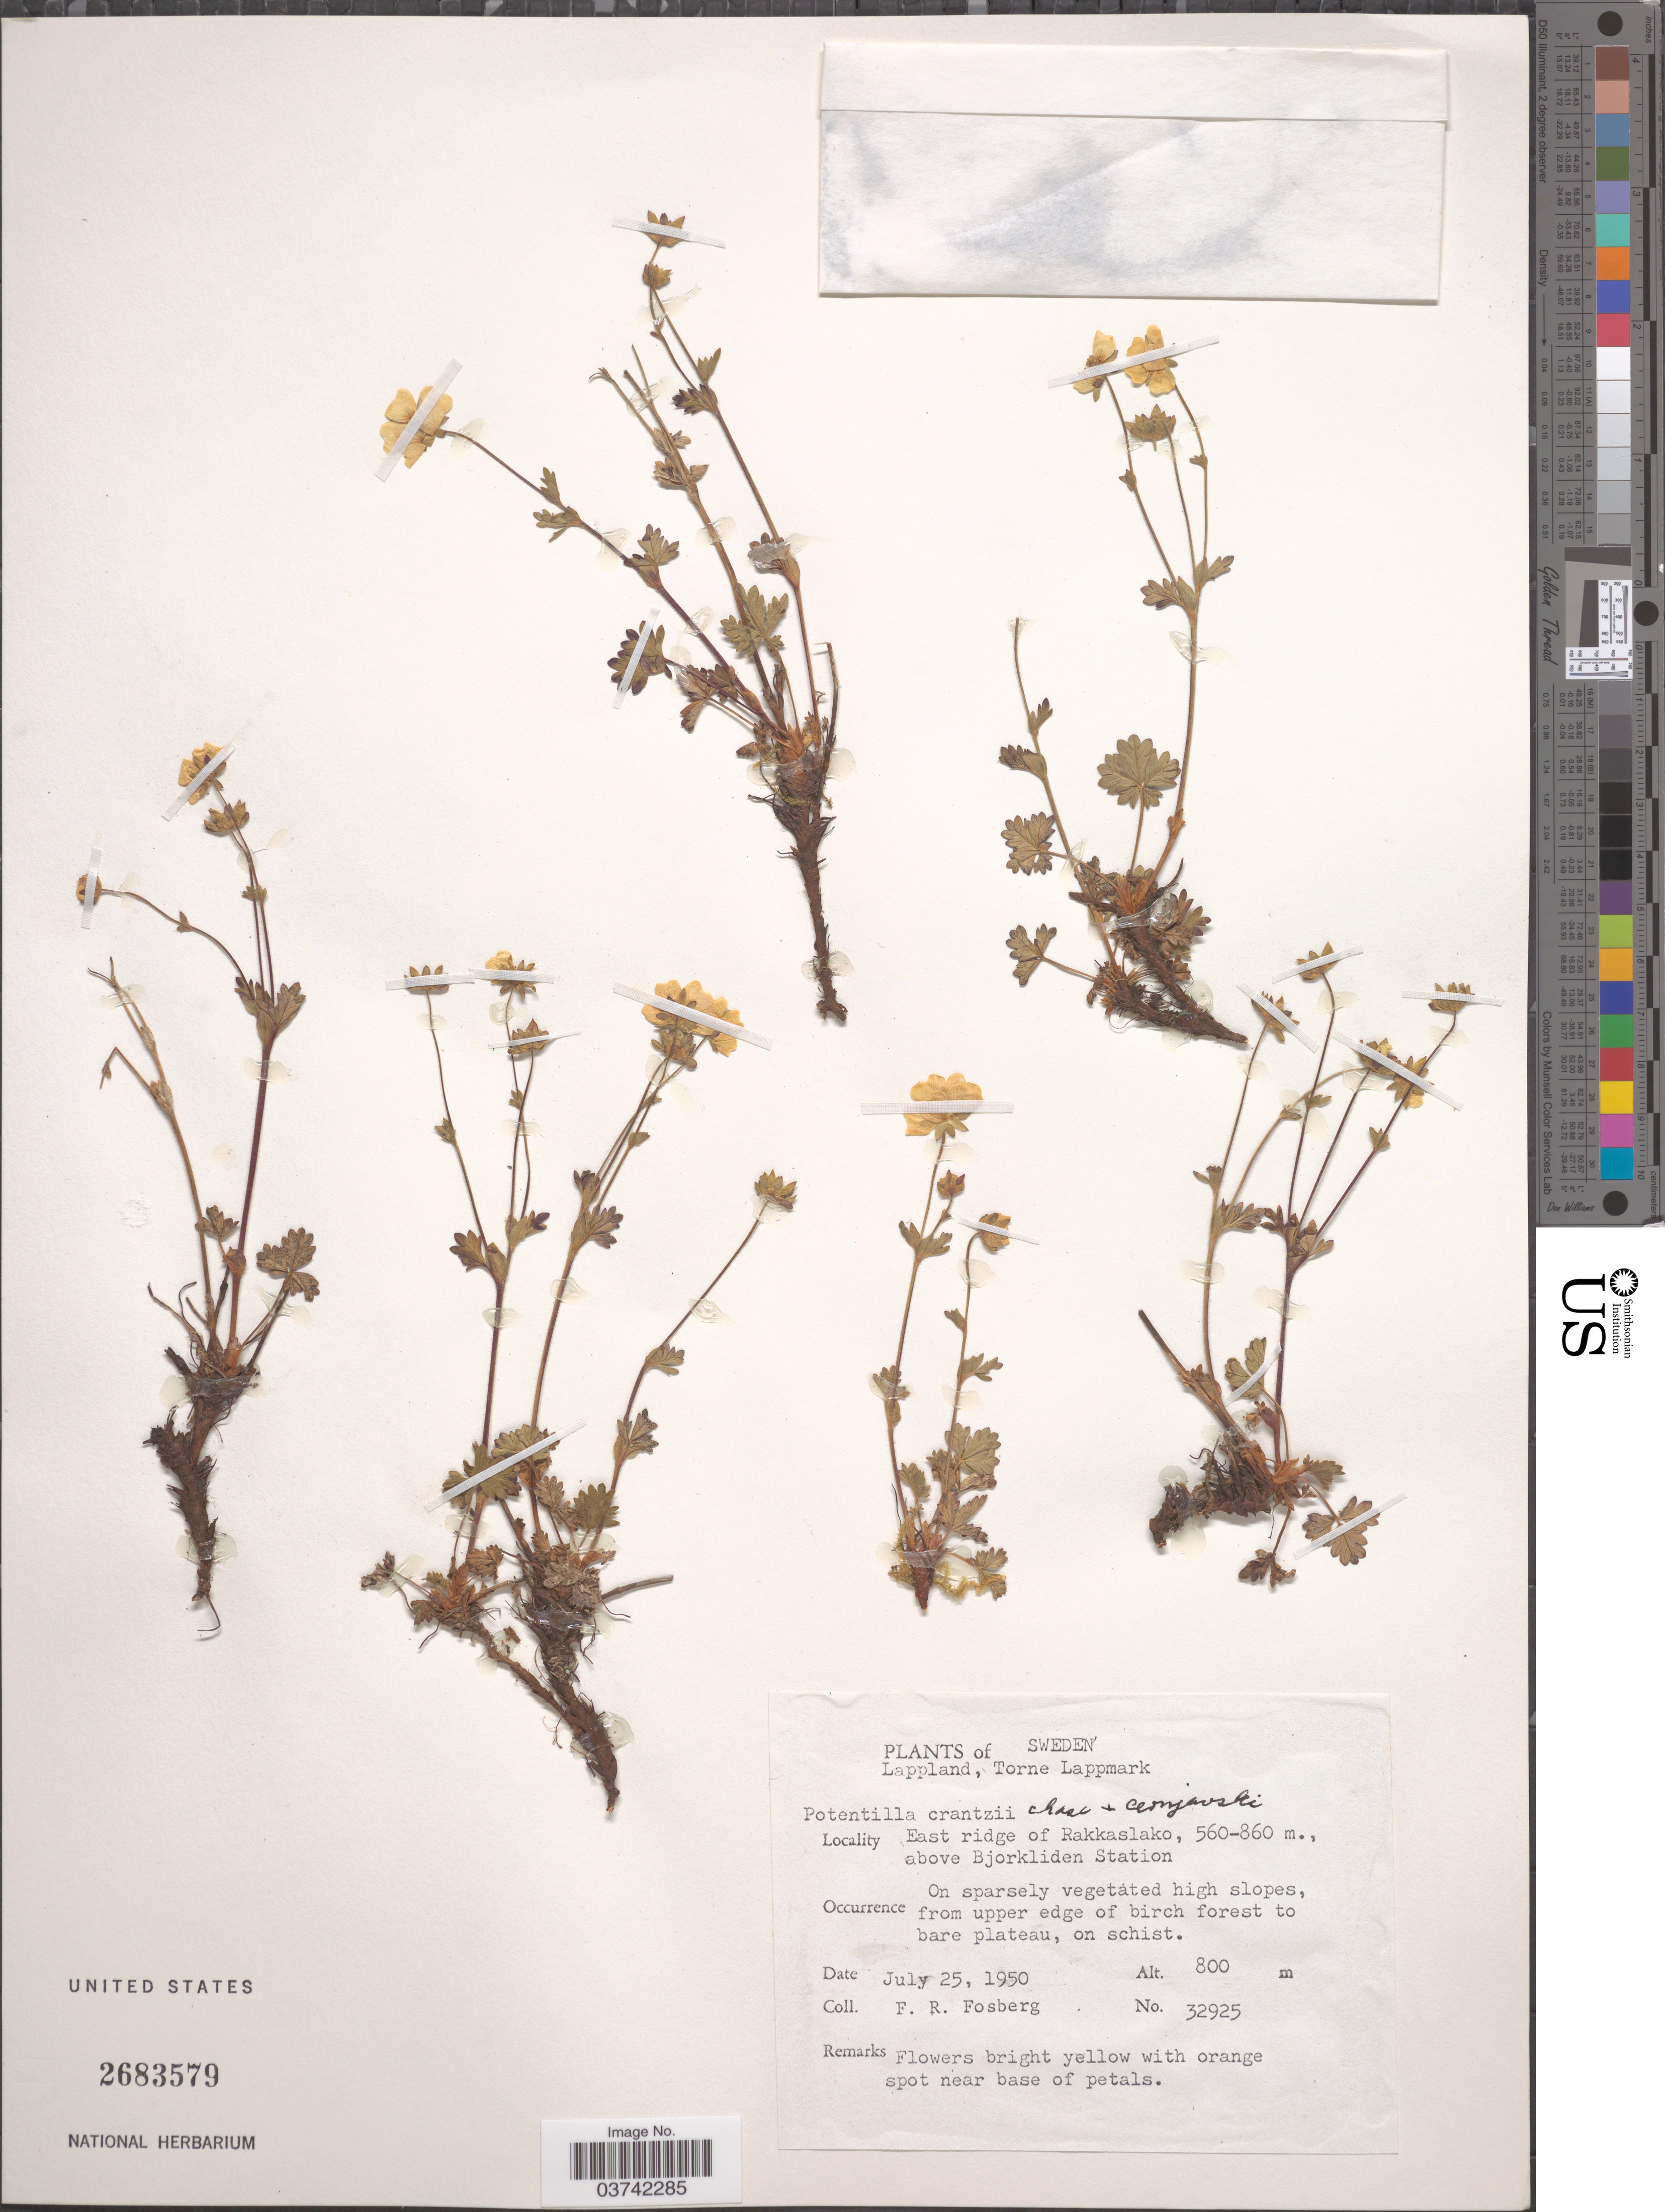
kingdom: Plantae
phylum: Tracheophyta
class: Magnoliopsida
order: Rosales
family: Rosaceae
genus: Potentilla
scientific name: Potentilla crantzii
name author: (Crantz) Beck ex Fritsch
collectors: F. R. Fosberg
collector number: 32925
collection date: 1950-07-25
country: Sweden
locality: Lappland, Torne Lappmark. East ridge of Rakkaslako, above Bjorkliden Station.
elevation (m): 800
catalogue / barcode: US 2683579